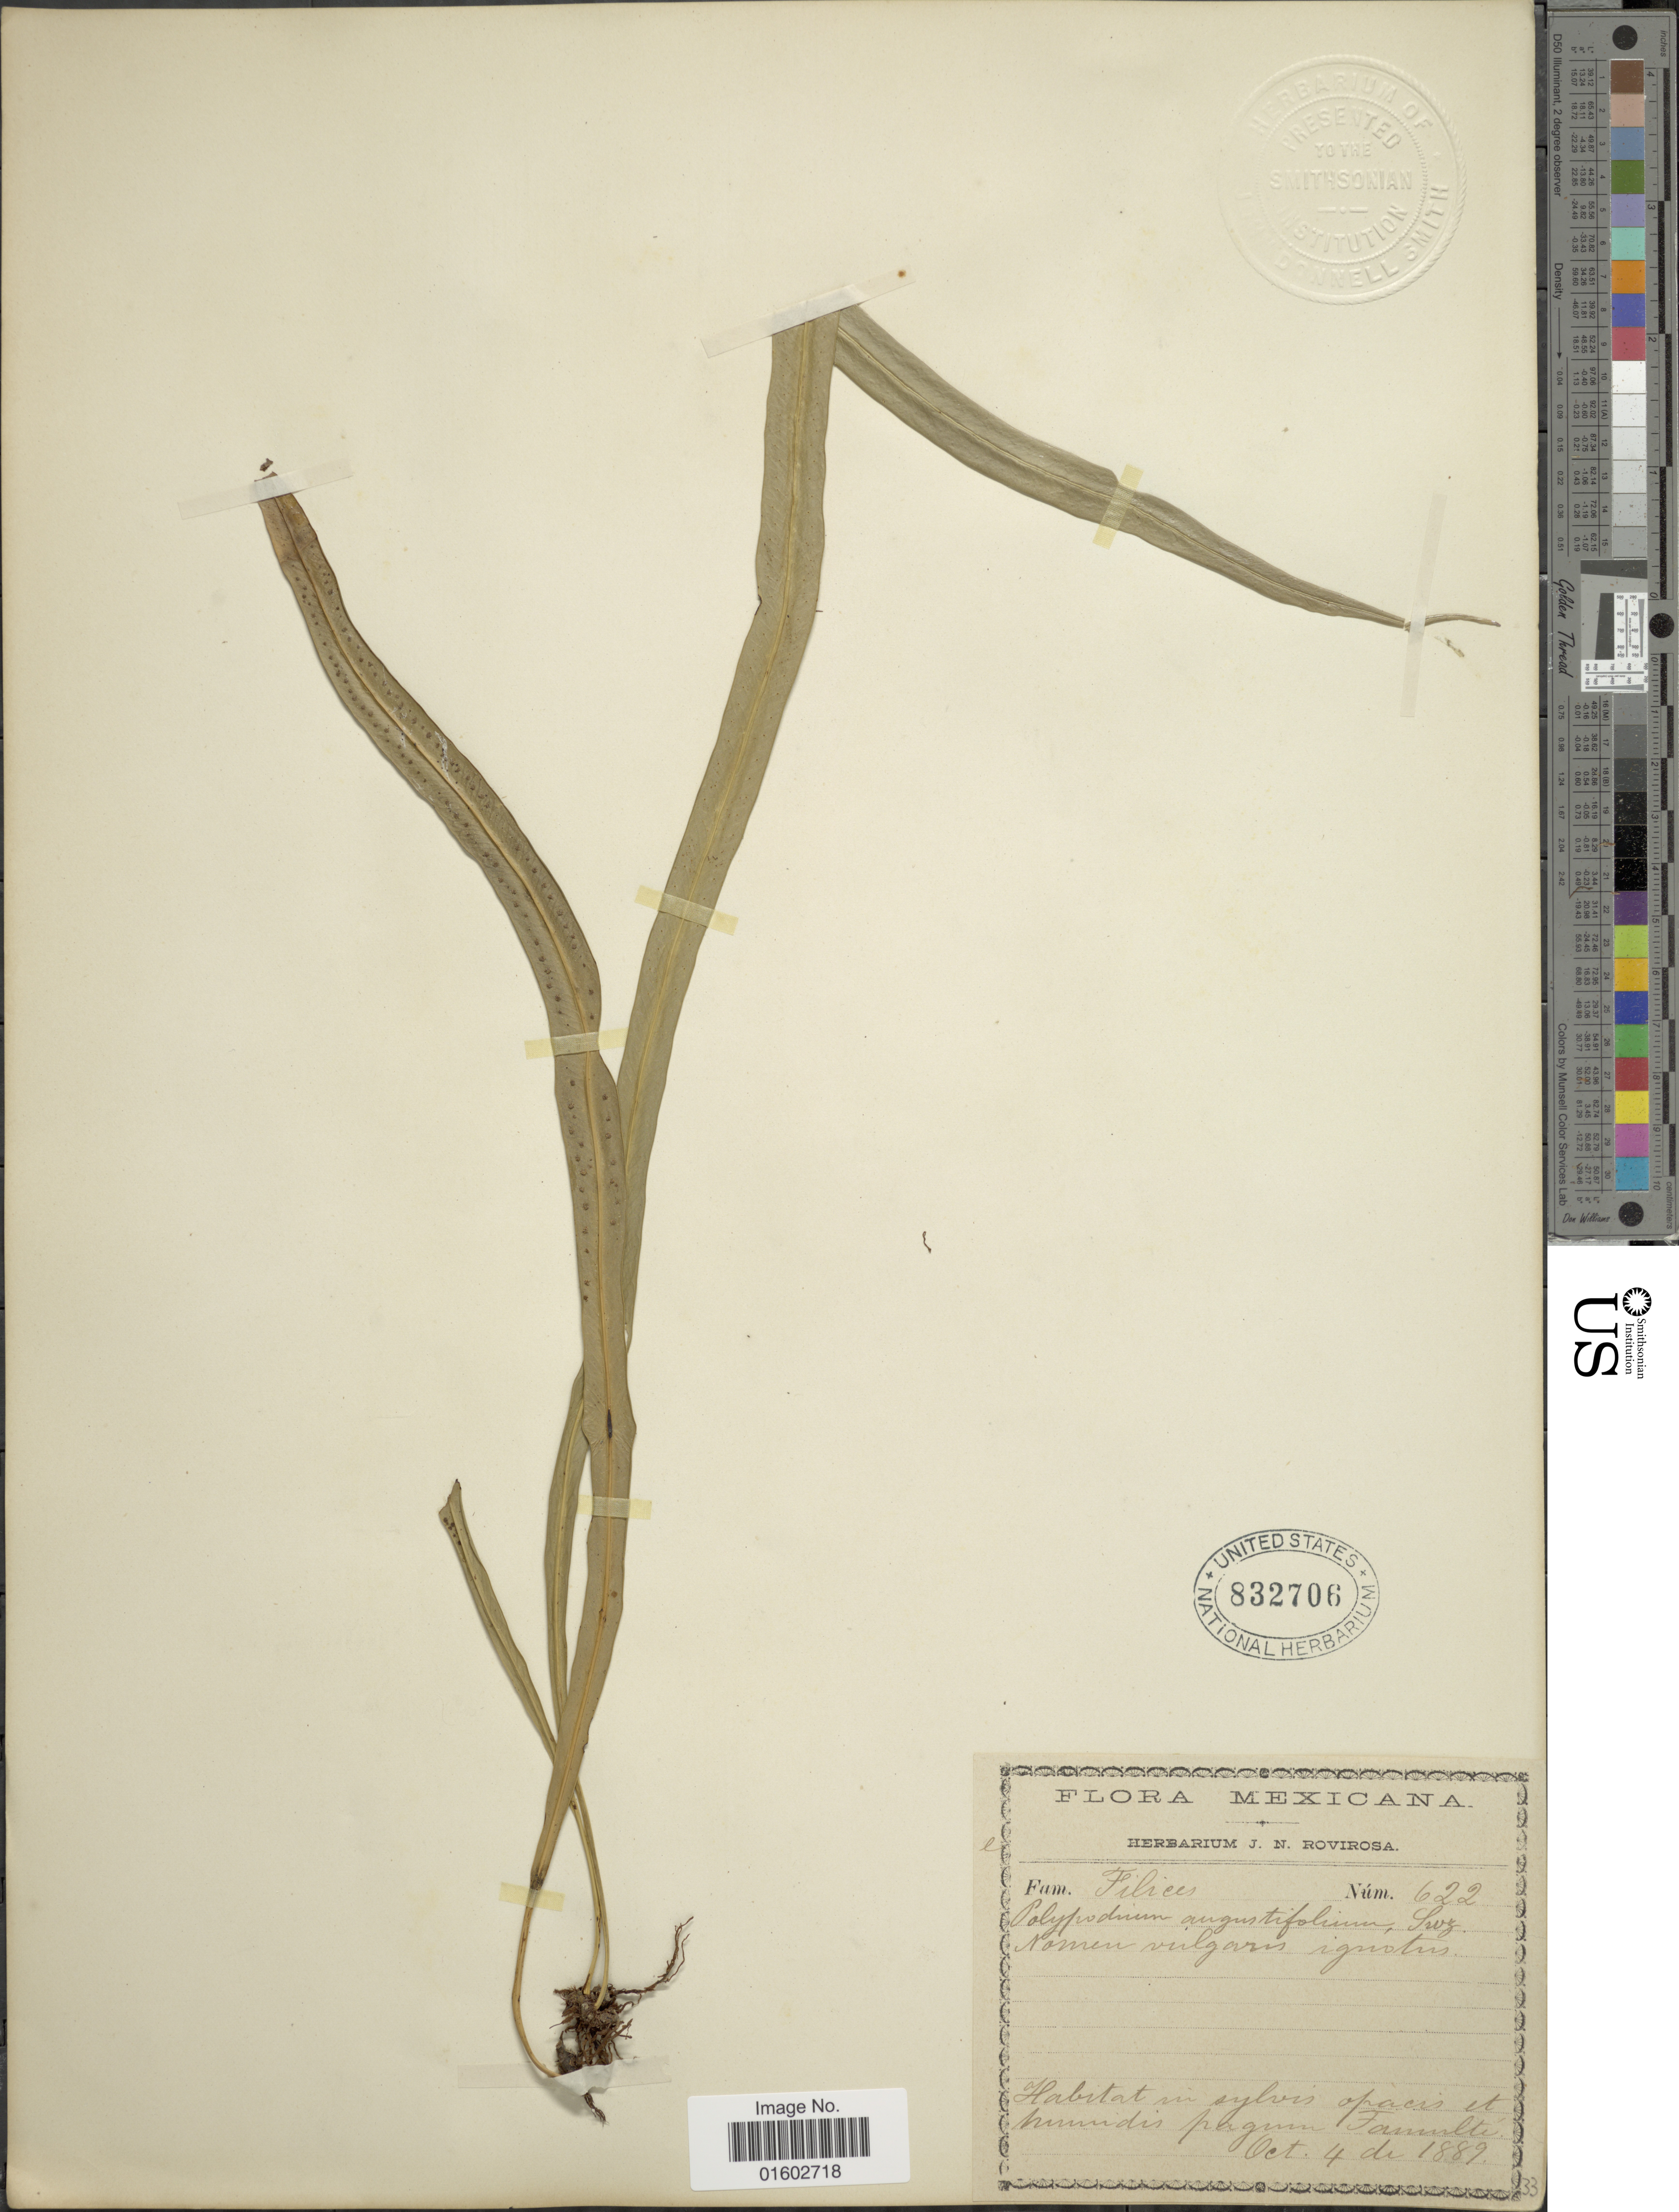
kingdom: Plantae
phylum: Tracheophyta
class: Polypodiopsida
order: Polypodiales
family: Polypodiaceae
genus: Campyloneurum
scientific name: Campyloneurum angustifolium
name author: (Sw.) Fée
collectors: J. N. Rovirosa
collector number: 622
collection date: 1889-10-04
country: Mexico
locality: Habitat in sylvis opacis et humudis pagum Fanult [interpreted]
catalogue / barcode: US 832706